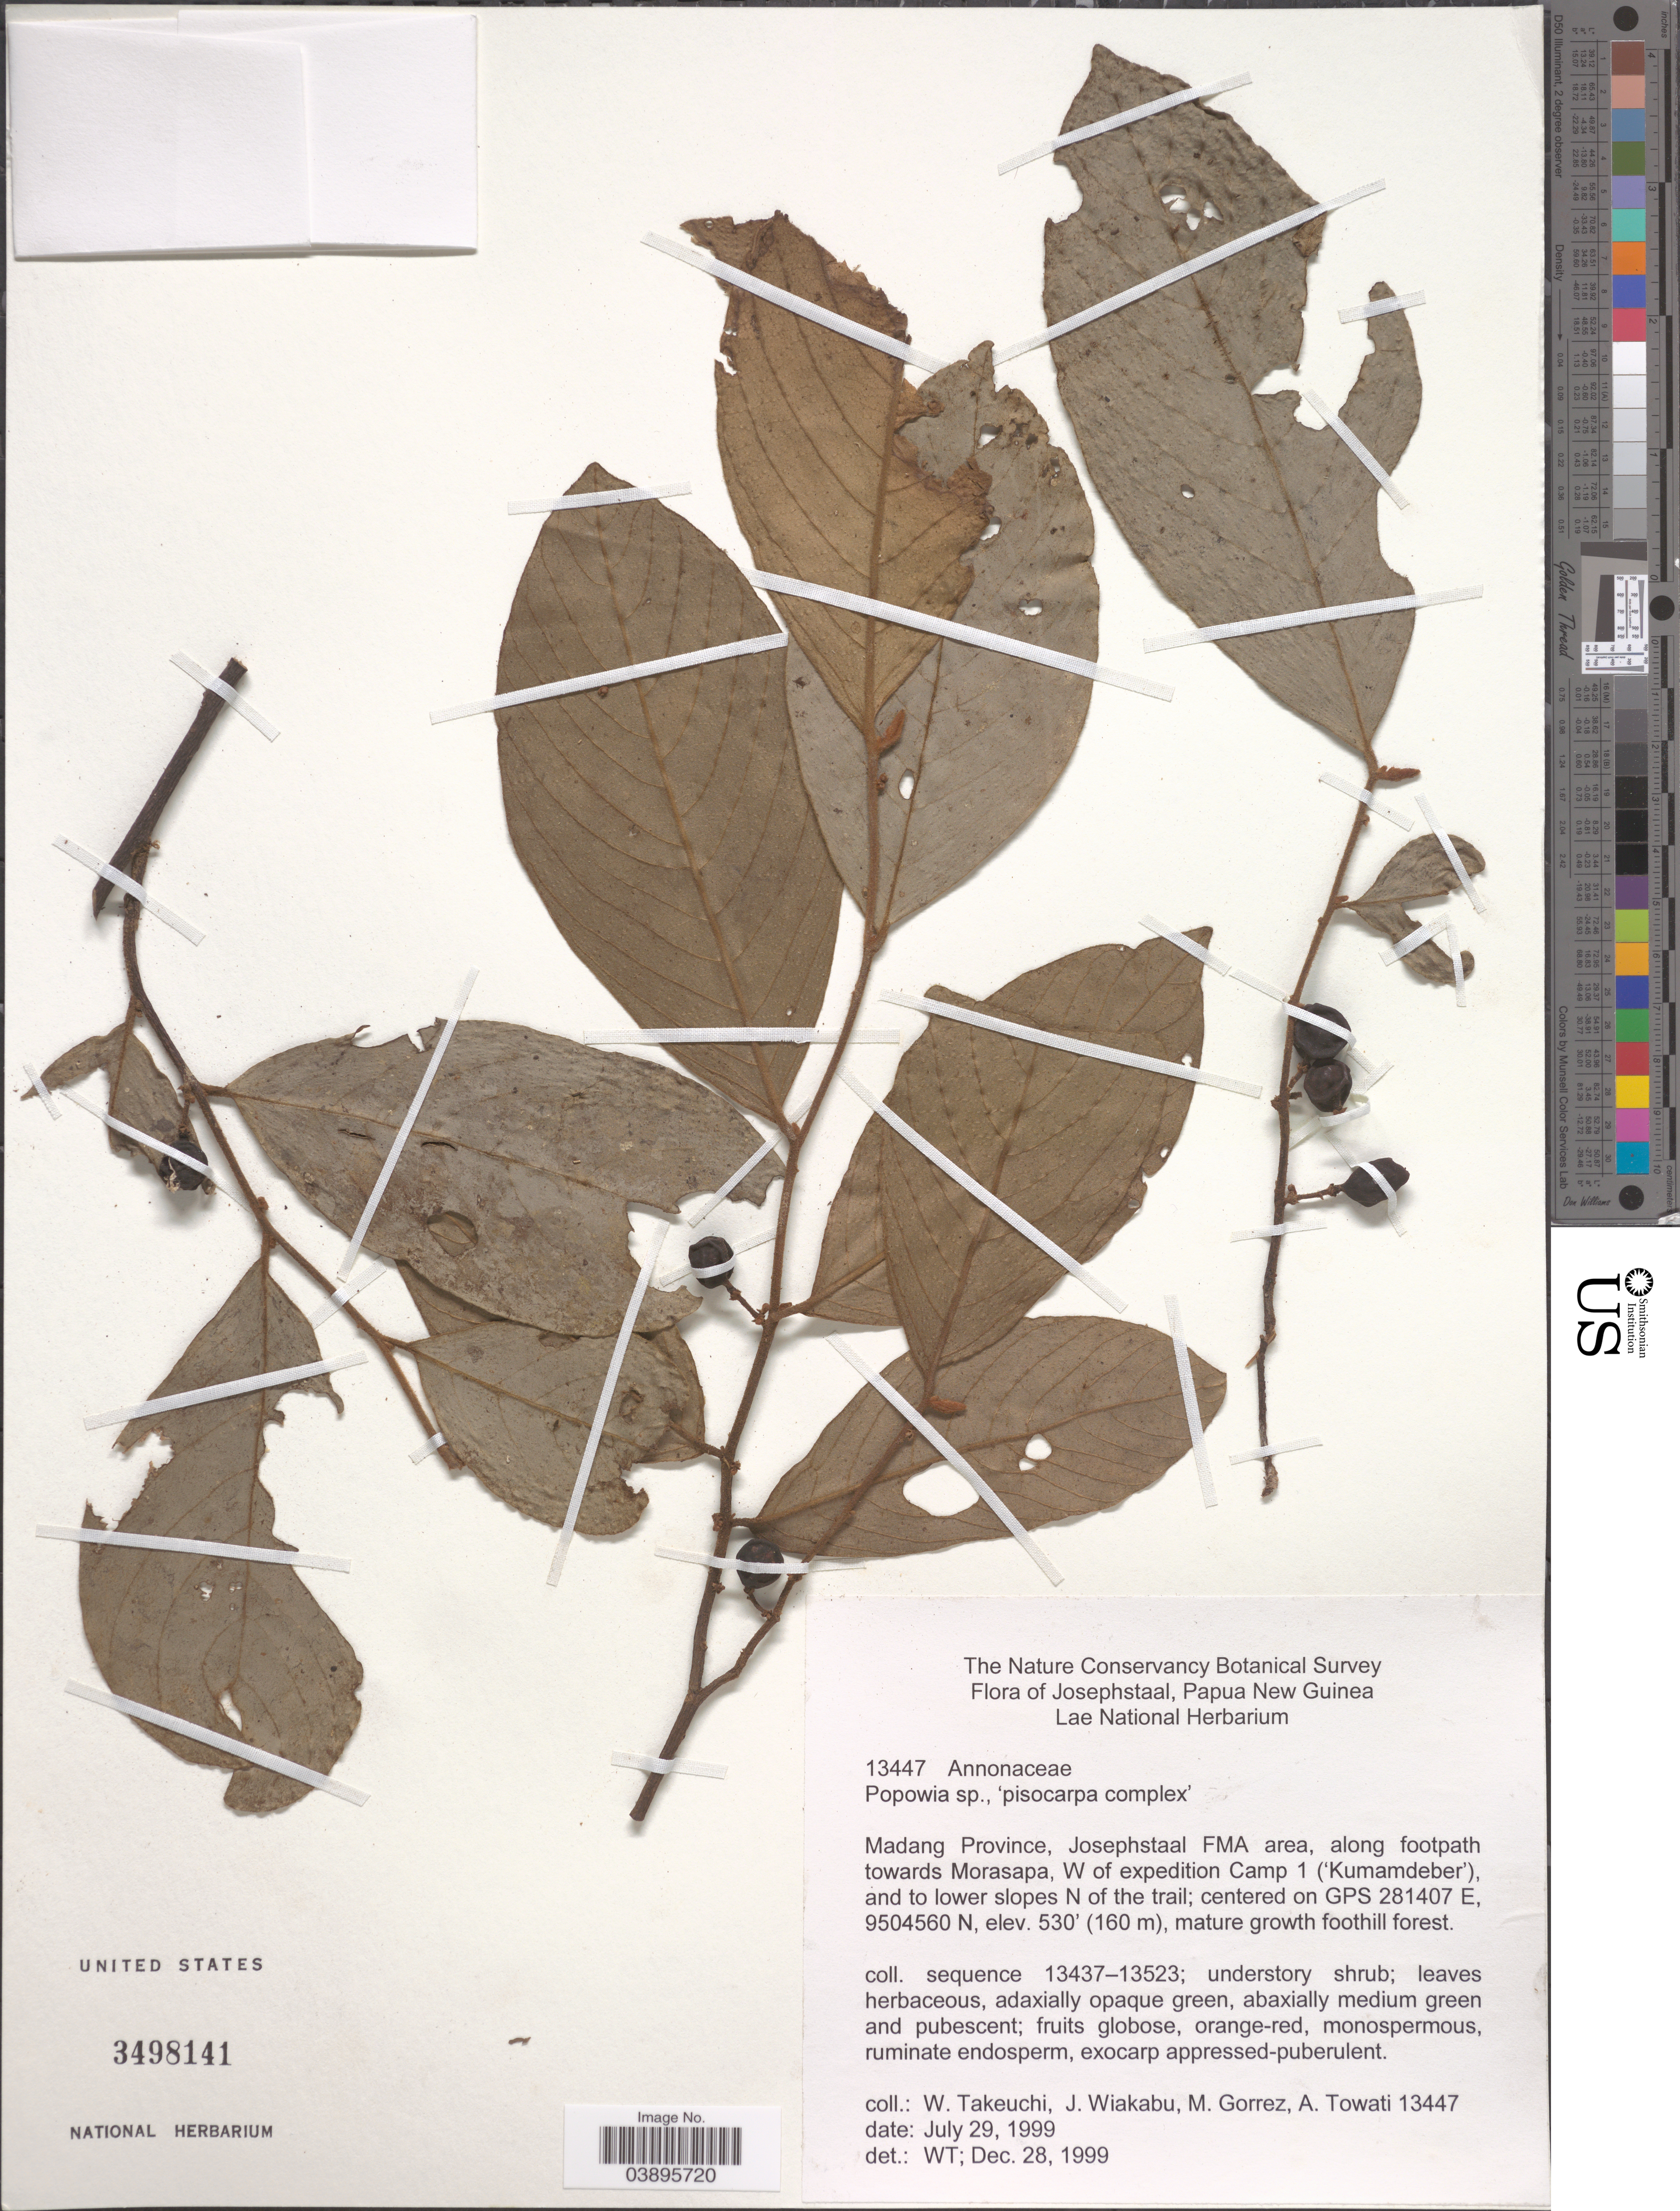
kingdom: Plantae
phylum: Tracheophyta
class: Magnoliopsida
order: Magnoliales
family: Annonaceae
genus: Popowia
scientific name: Popowia sp.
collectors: W. Takeuchi, J. Wiakabu, M. Gorrez & A. Towati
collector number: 13447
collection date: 1999-07-29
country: Papua New Guinea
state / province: Madang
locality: Madang Province, Josephstaal FMA area, along footpath towards Morasapa, W of expedition Camp 1 ('Kumamdeber'), and to lower slopes N of the trail.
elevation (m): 162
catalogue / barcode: US 3498141